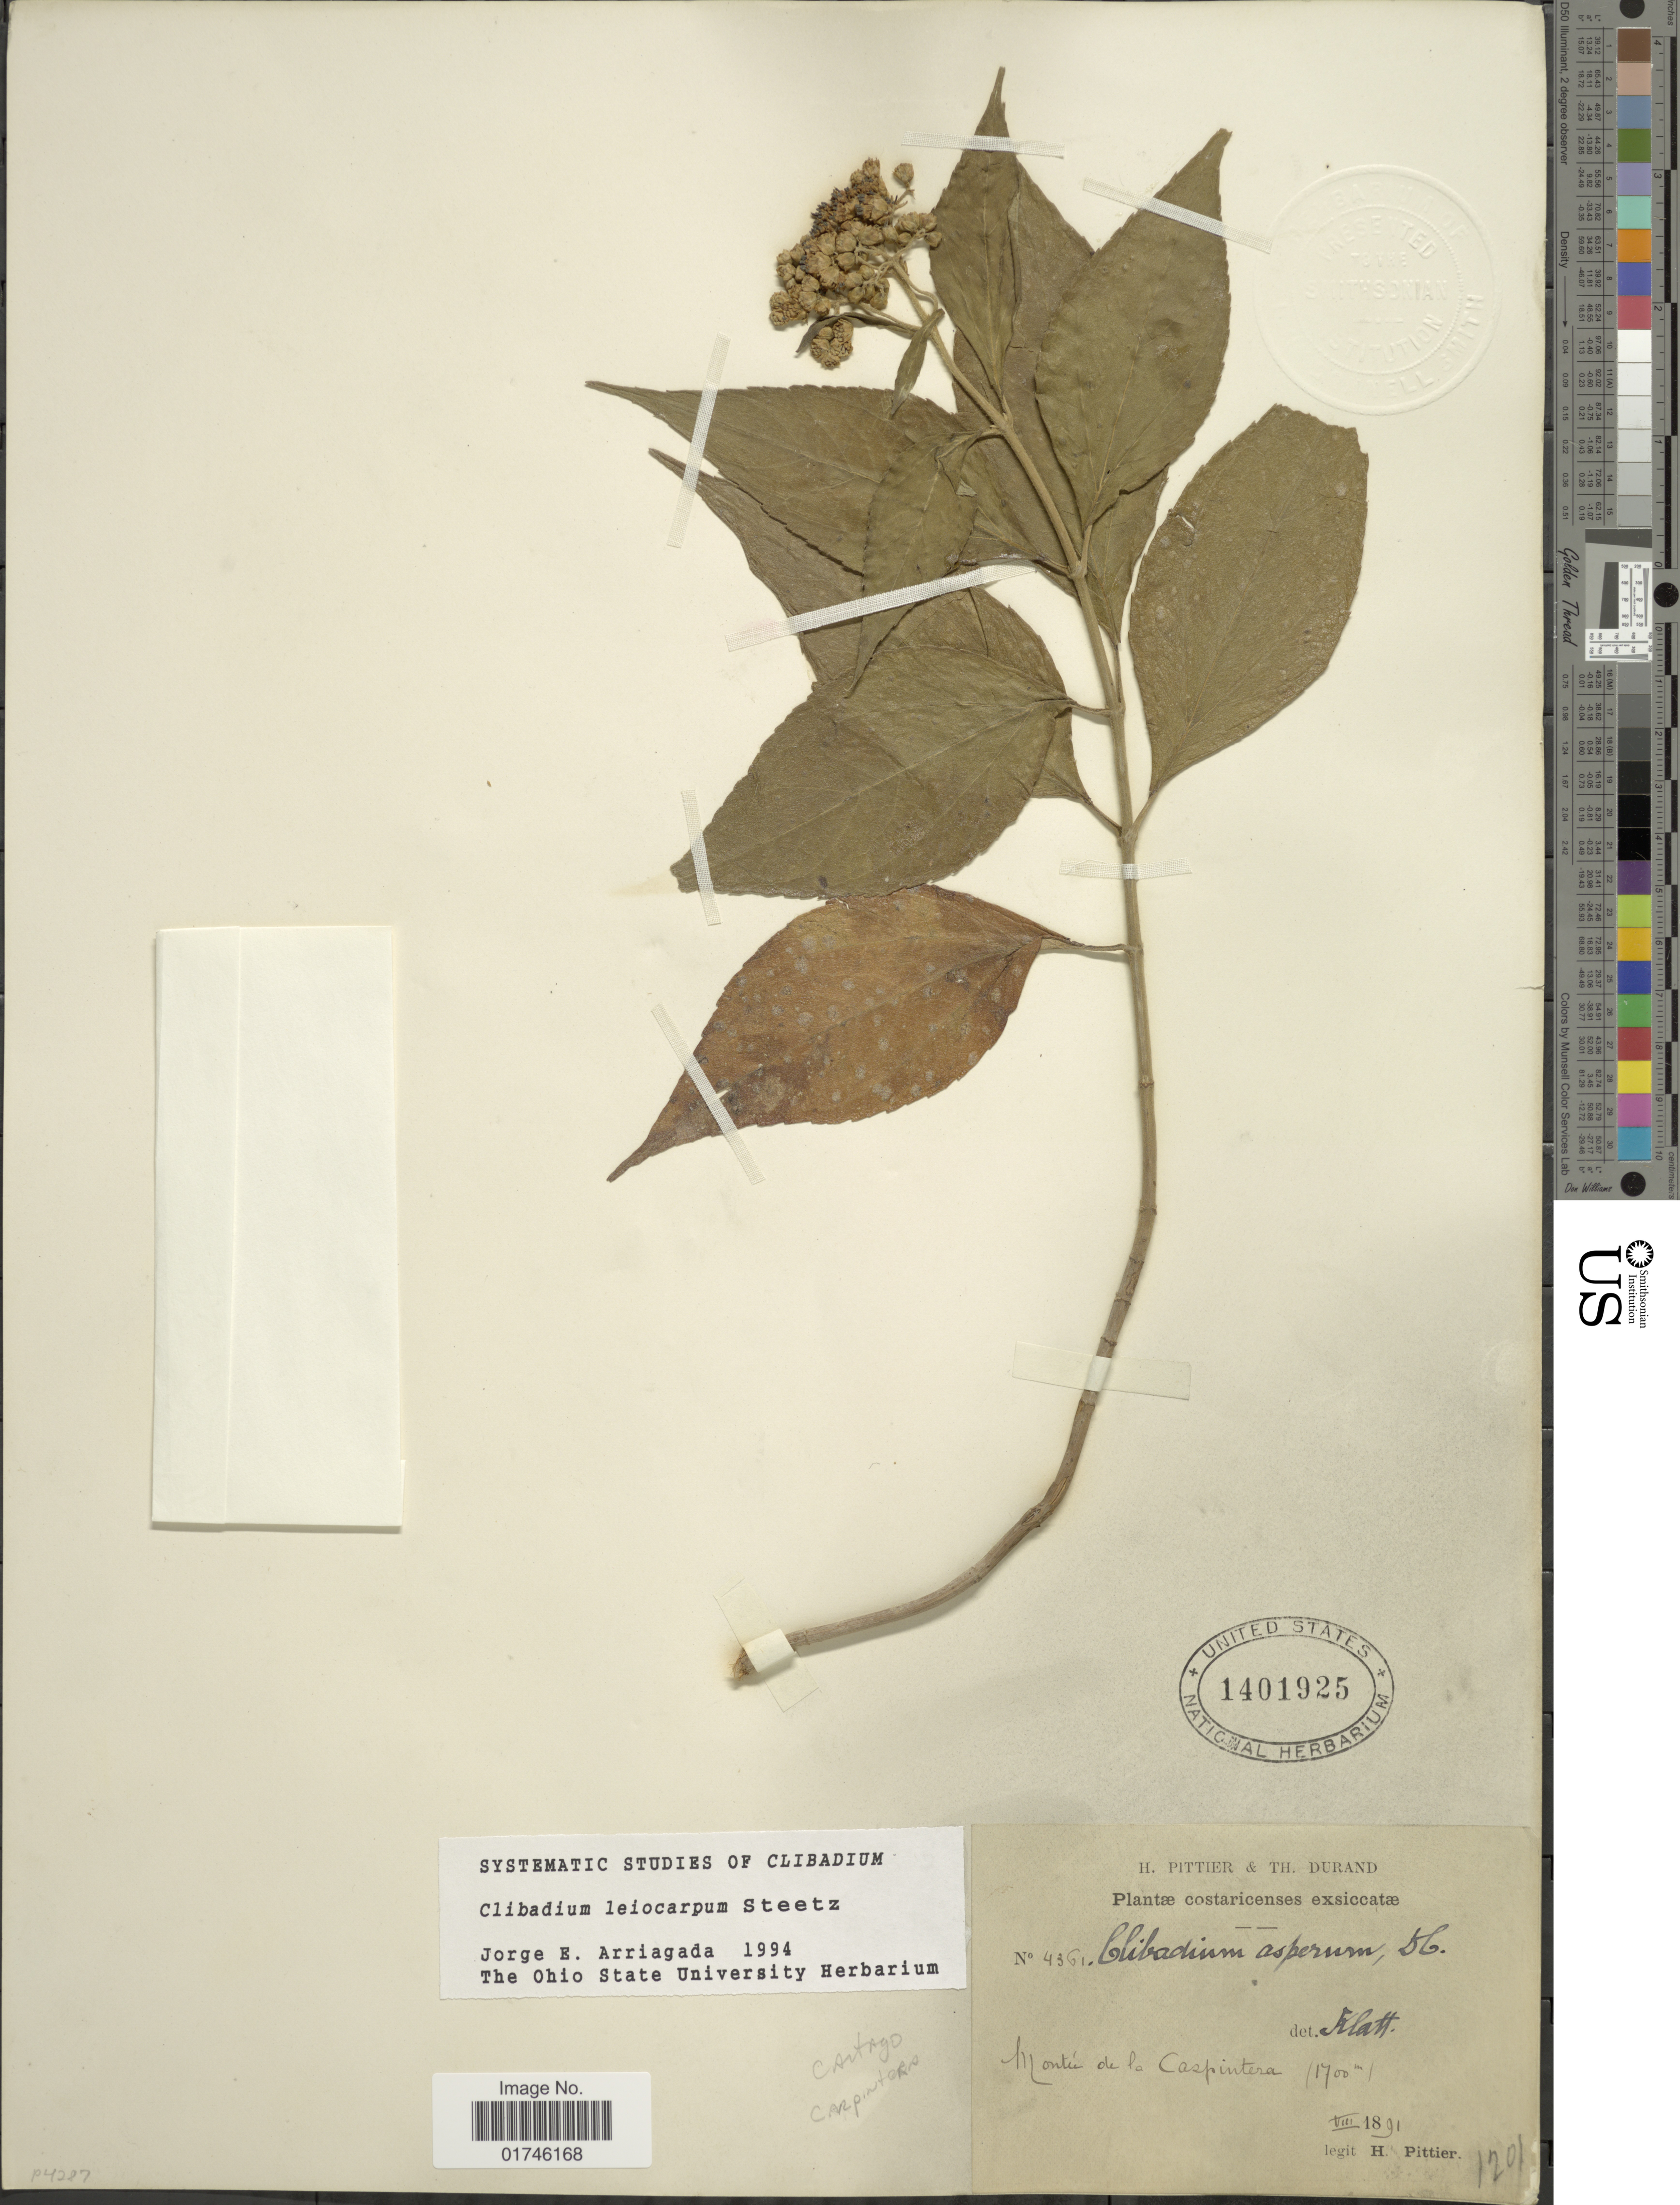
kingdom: Plantae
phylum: Tracheophyta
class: Magnoliopsida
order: Asterales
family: Asteraceae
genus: Clibadium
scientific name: Clibadium leiocarpum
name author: Steetz in Seem.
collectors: H. F. Pittier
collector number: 4361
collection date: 1891-08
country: Costa Rica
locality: Monte de la Caspintera.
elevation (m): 1700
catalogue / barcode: US 1401925